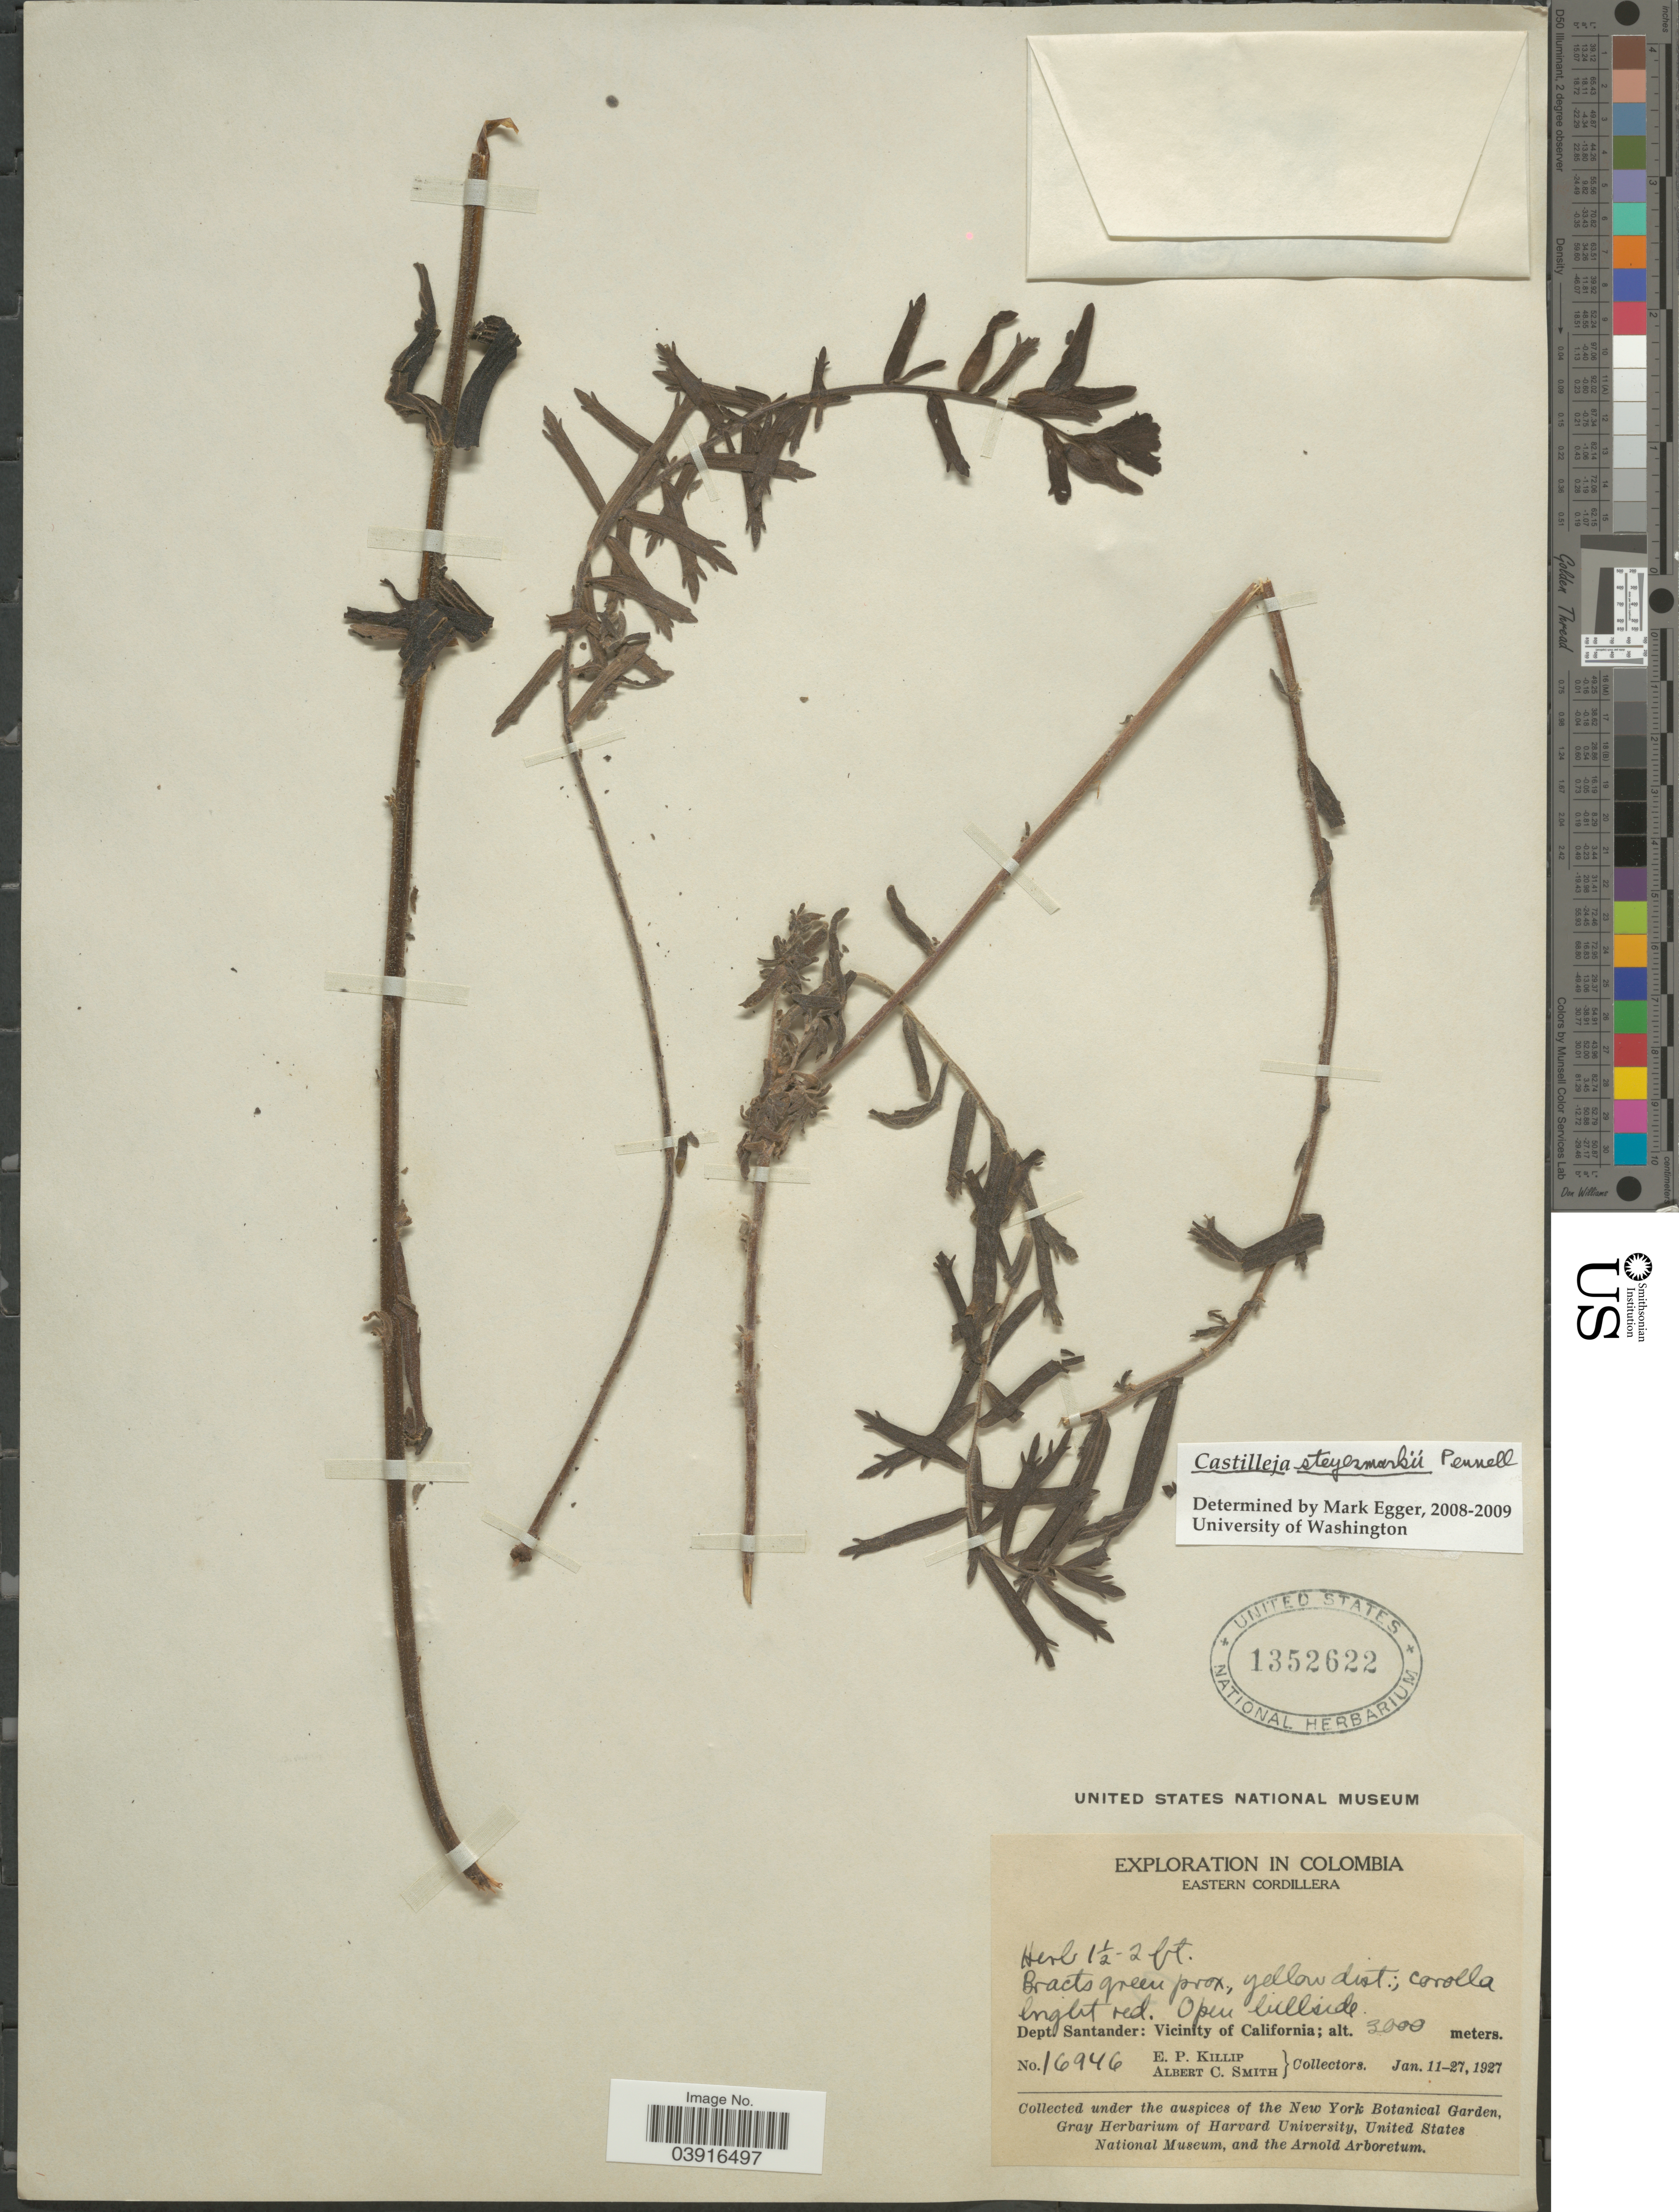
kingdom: Plantae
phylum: Tracheophyta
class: Magnoliopsida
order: Lamiales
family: Orobanchaceae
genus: Castilleja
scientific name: Castilleja steyermarkii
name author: Pennell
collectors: E. P. Killip & A. C. Smith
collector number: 16946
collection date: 1927-01-11/1927-01-27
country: Colombia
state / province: Santander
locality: Eastern Cordillera. Dept. Santander: Vicinity of California.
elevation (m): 3000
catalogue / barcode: US 1352622